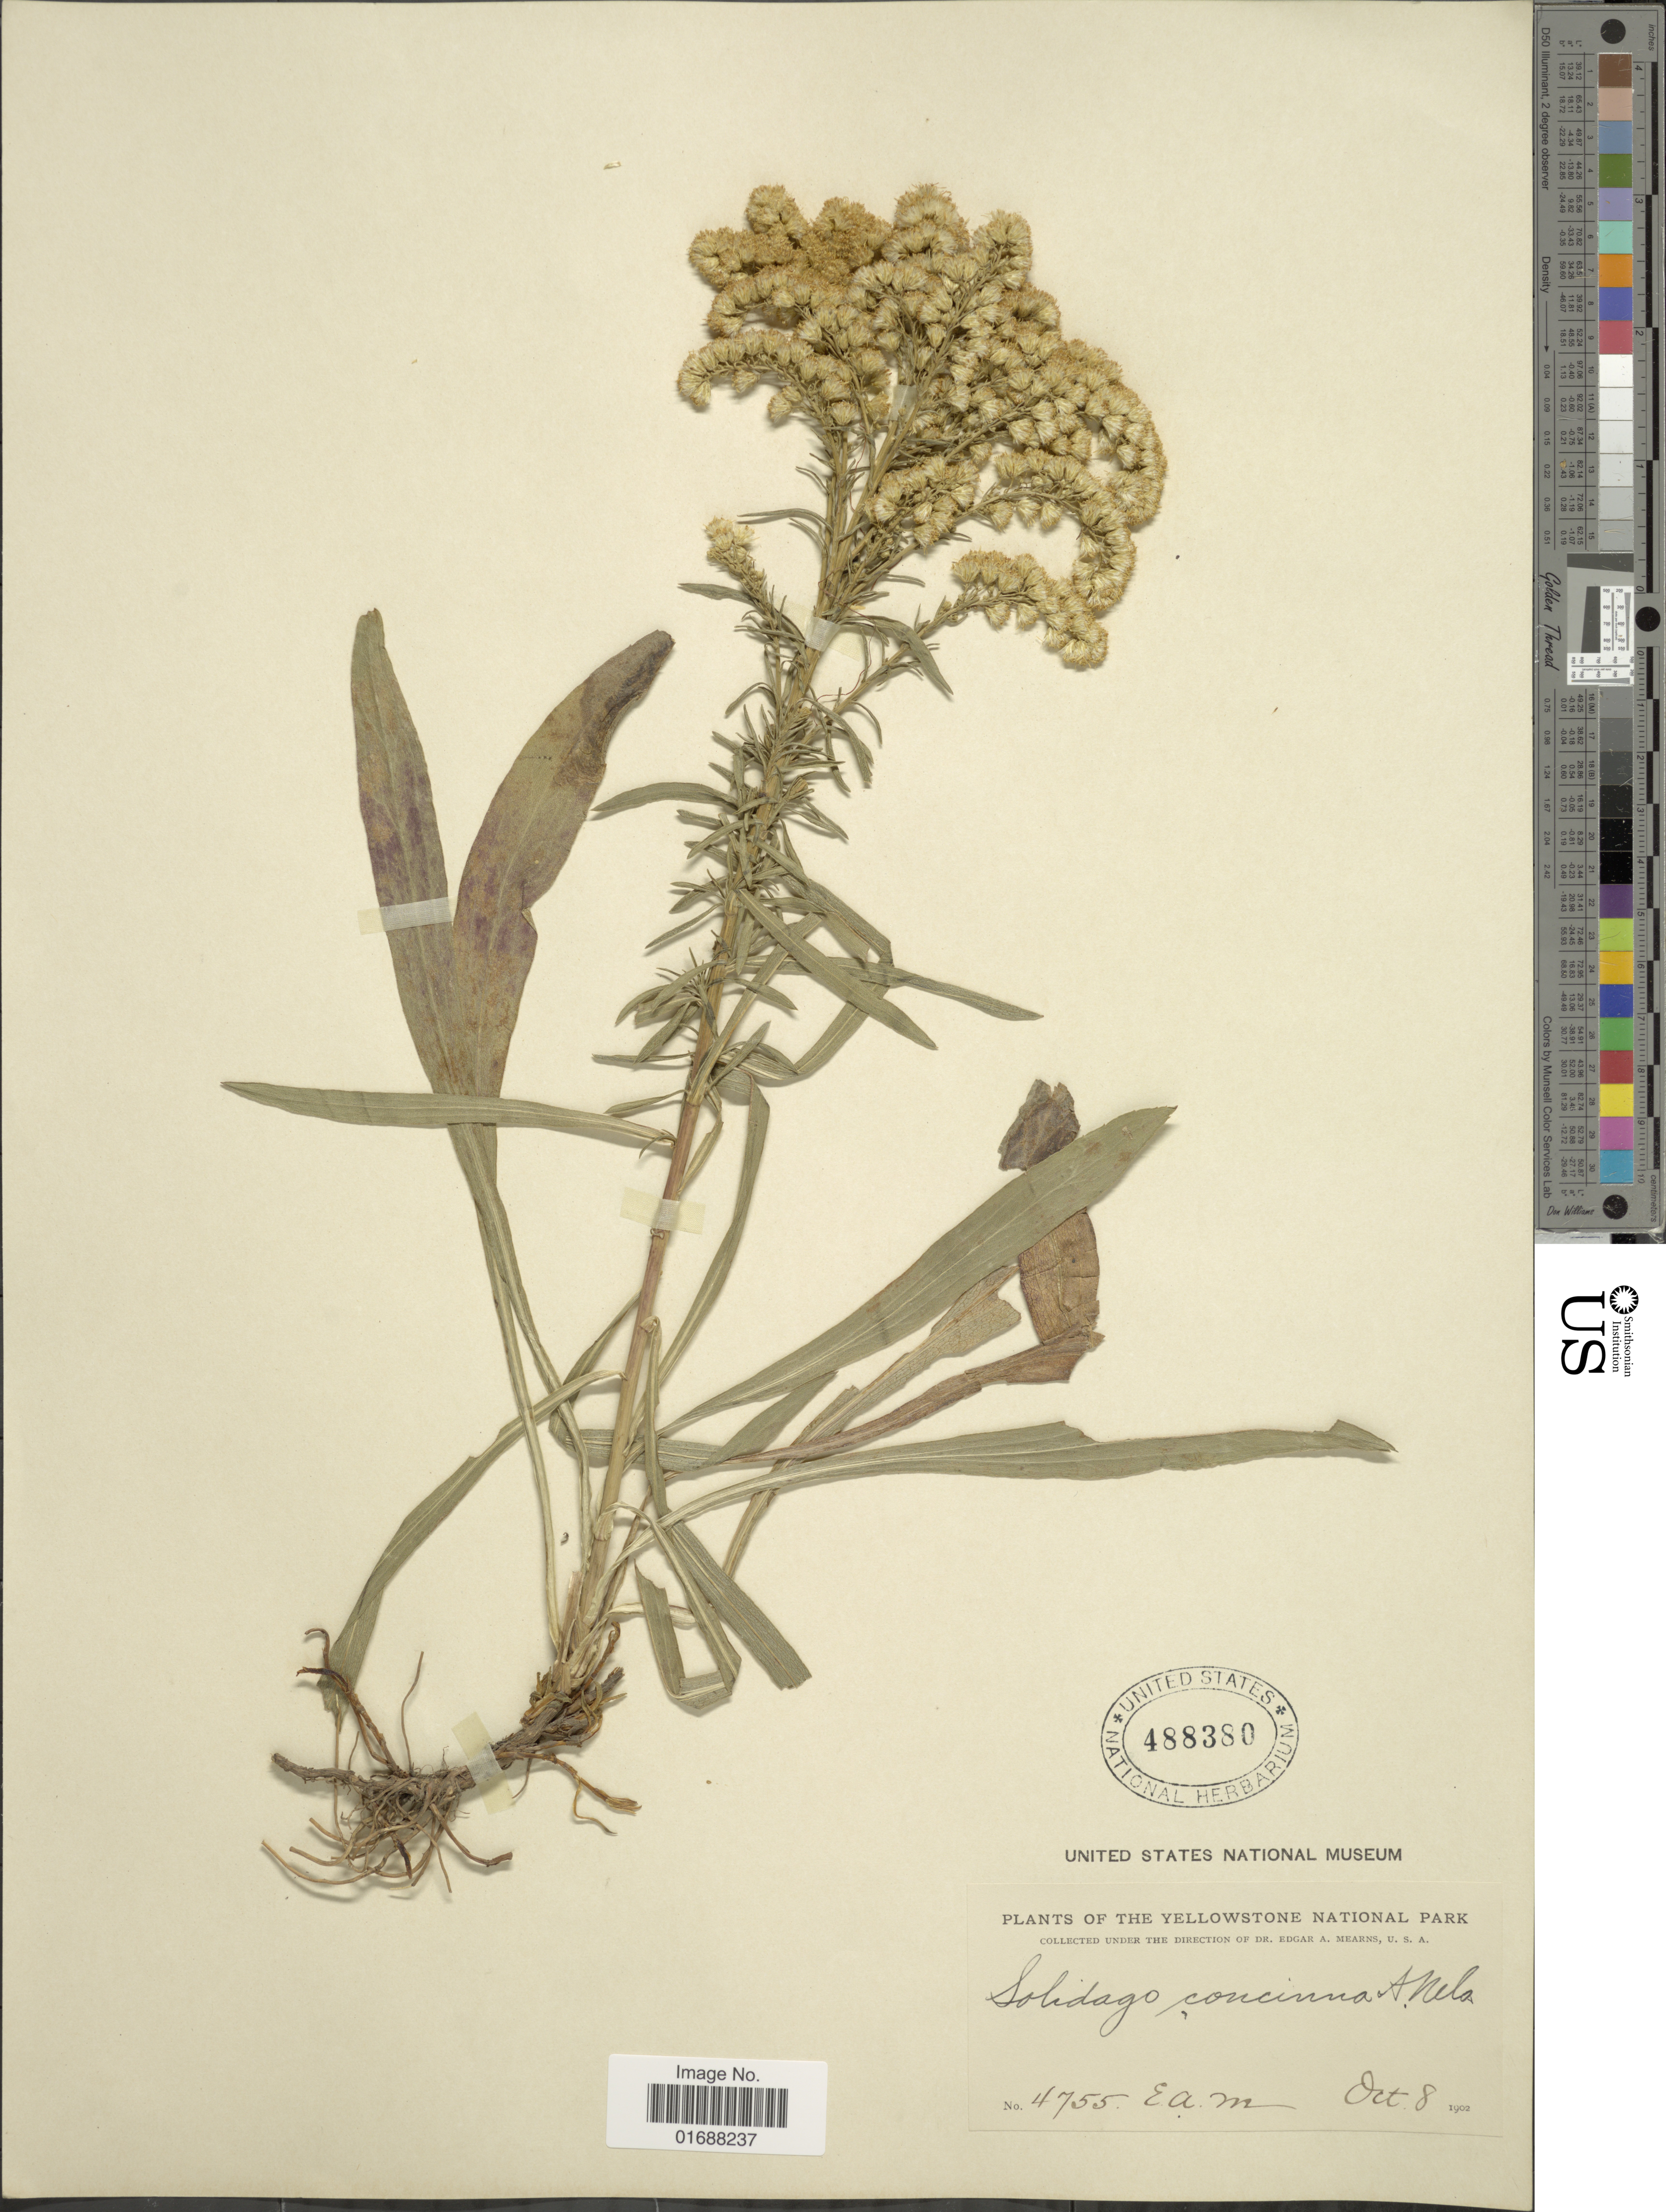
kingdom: Plantae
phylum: Tracheophyta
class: Magnoliopsida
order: Asterales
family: Asteraceae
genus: Solidago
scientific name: Solidago missouriensis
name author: Nutt.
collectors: E. A. Mearns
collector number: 4755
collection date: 1902-10-08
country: United States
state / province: Wyoming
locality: Yellowstone National Park.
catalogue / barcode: US 488380